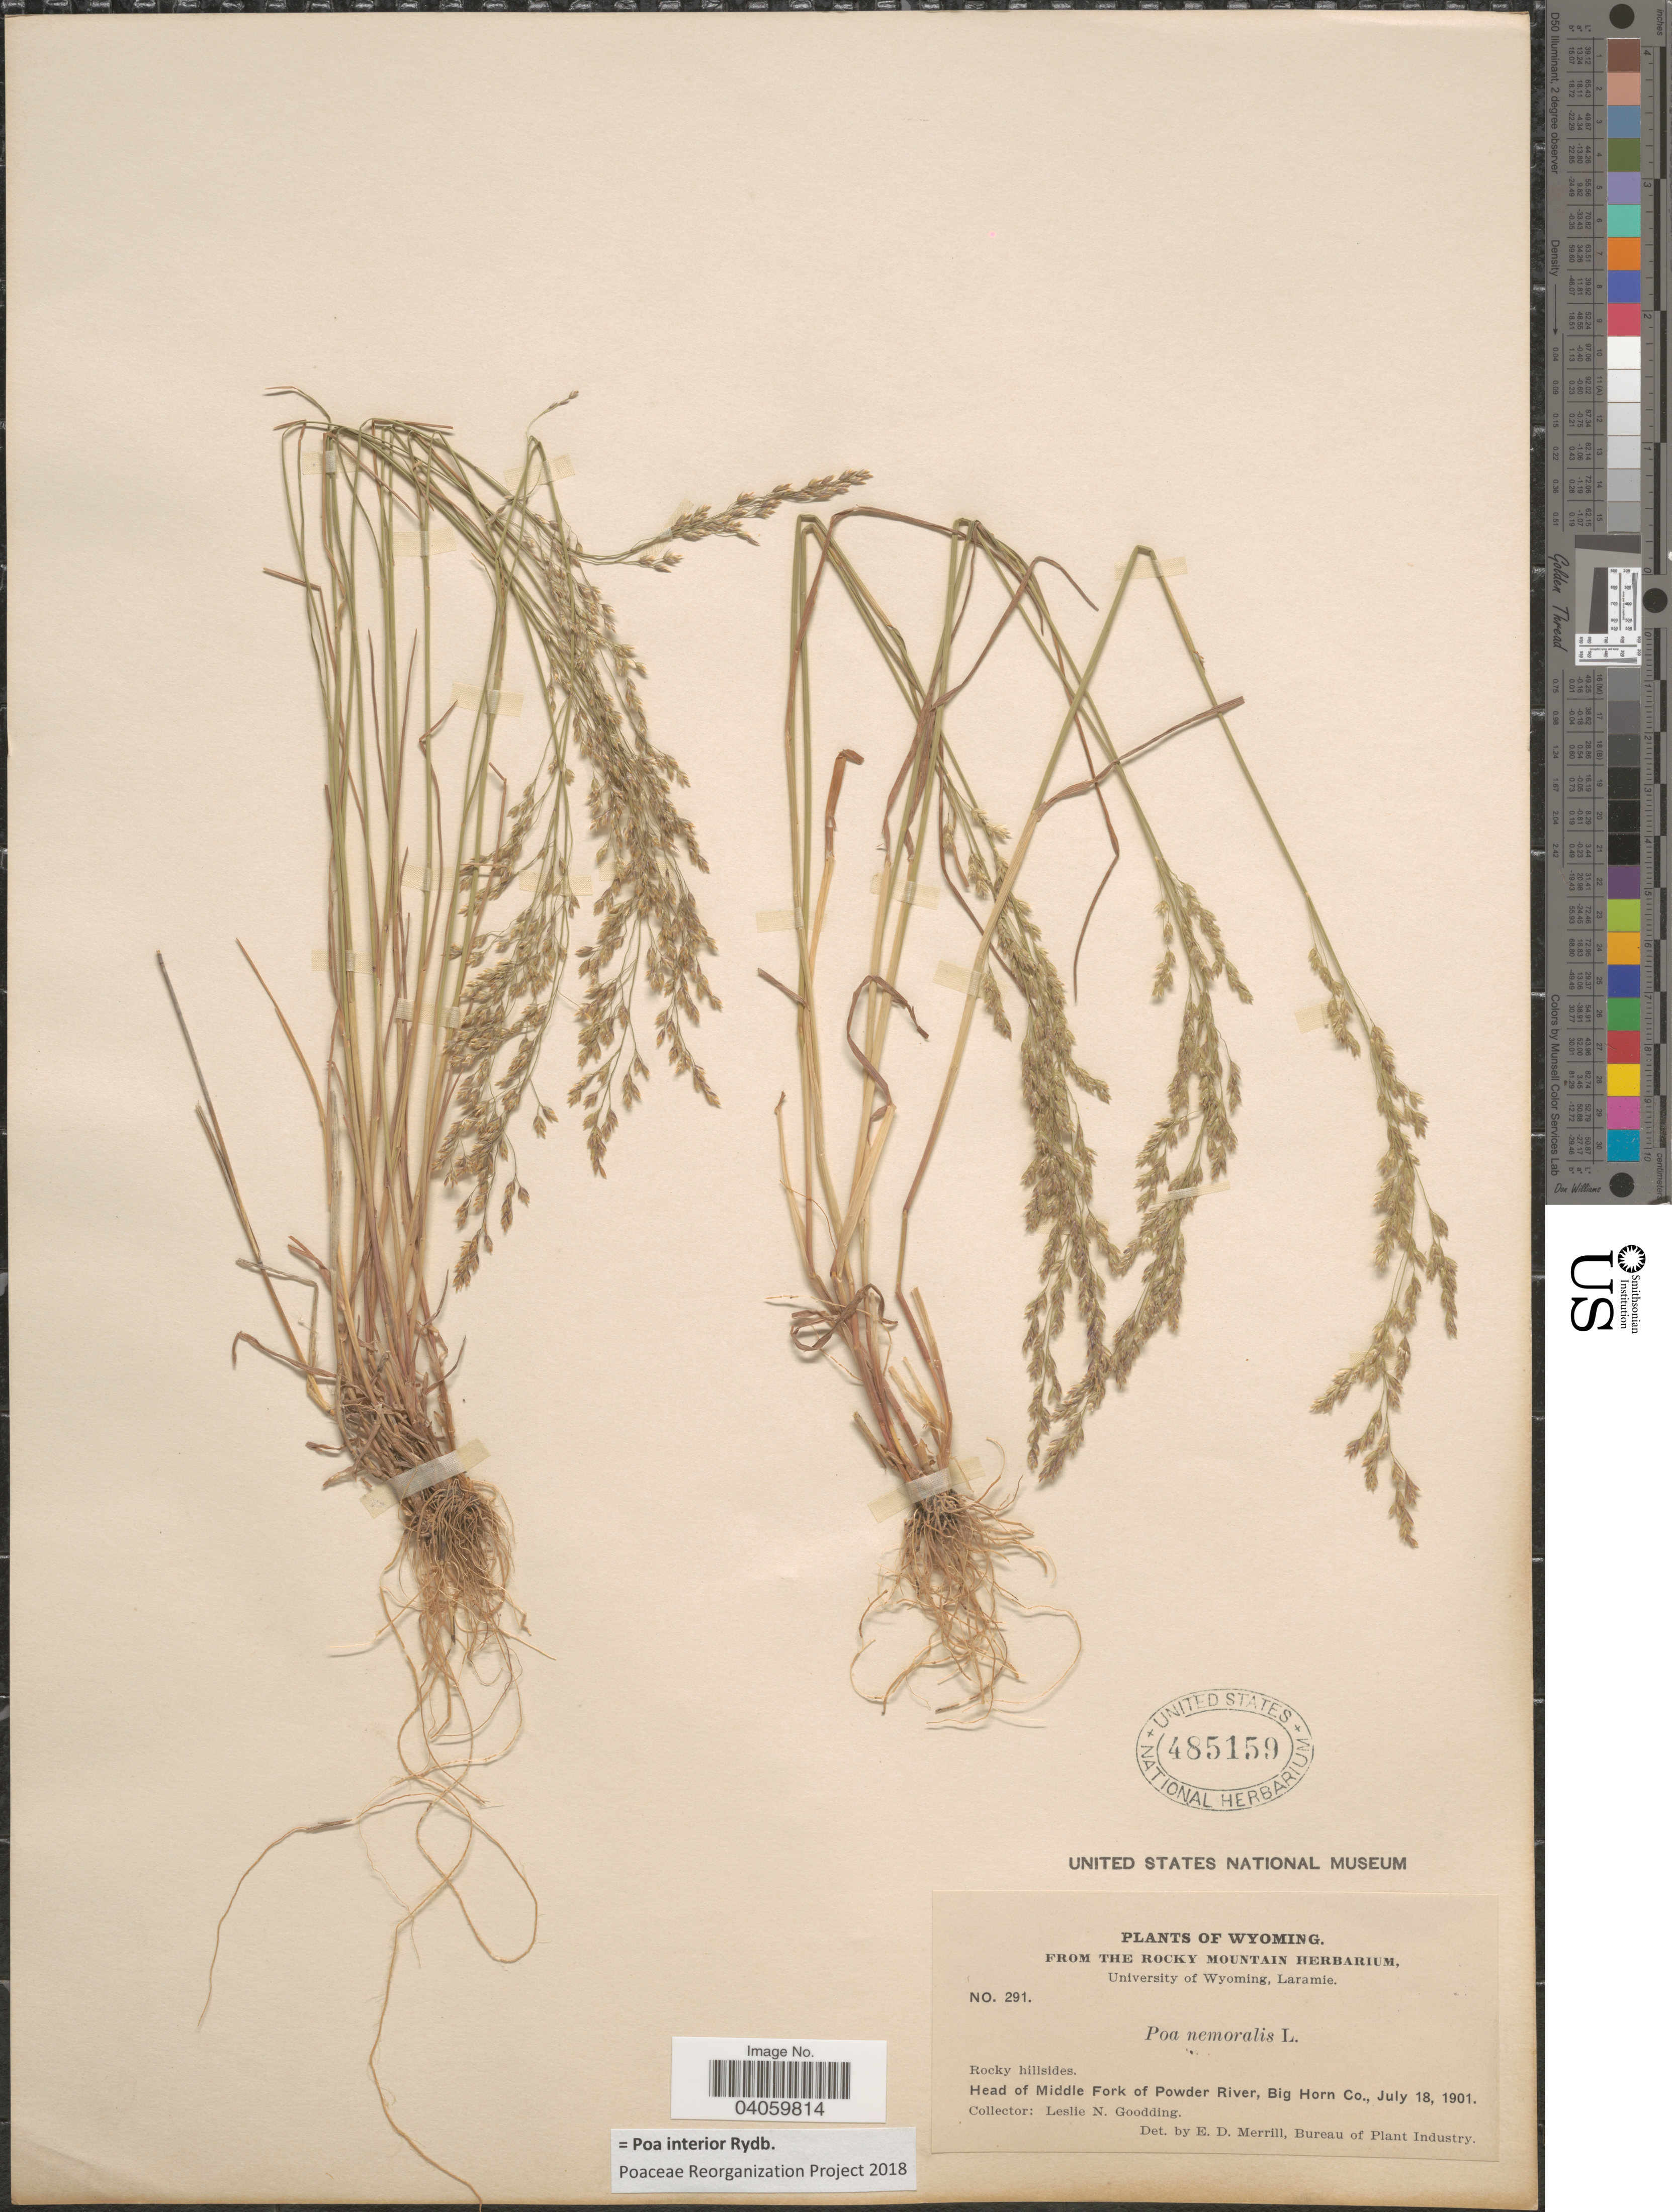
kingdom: Plantae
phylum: Tracheophyta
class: Liliopsida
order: Poales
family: Poaceae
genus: Poa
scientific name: Poa interior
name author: Rydb.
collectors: L. N. Goodding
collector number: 291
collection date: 1901-07-18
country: United States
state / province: Wyoming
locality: Head of Middle Fork of Powder River, Big Horn Co.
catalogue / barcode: US 485159